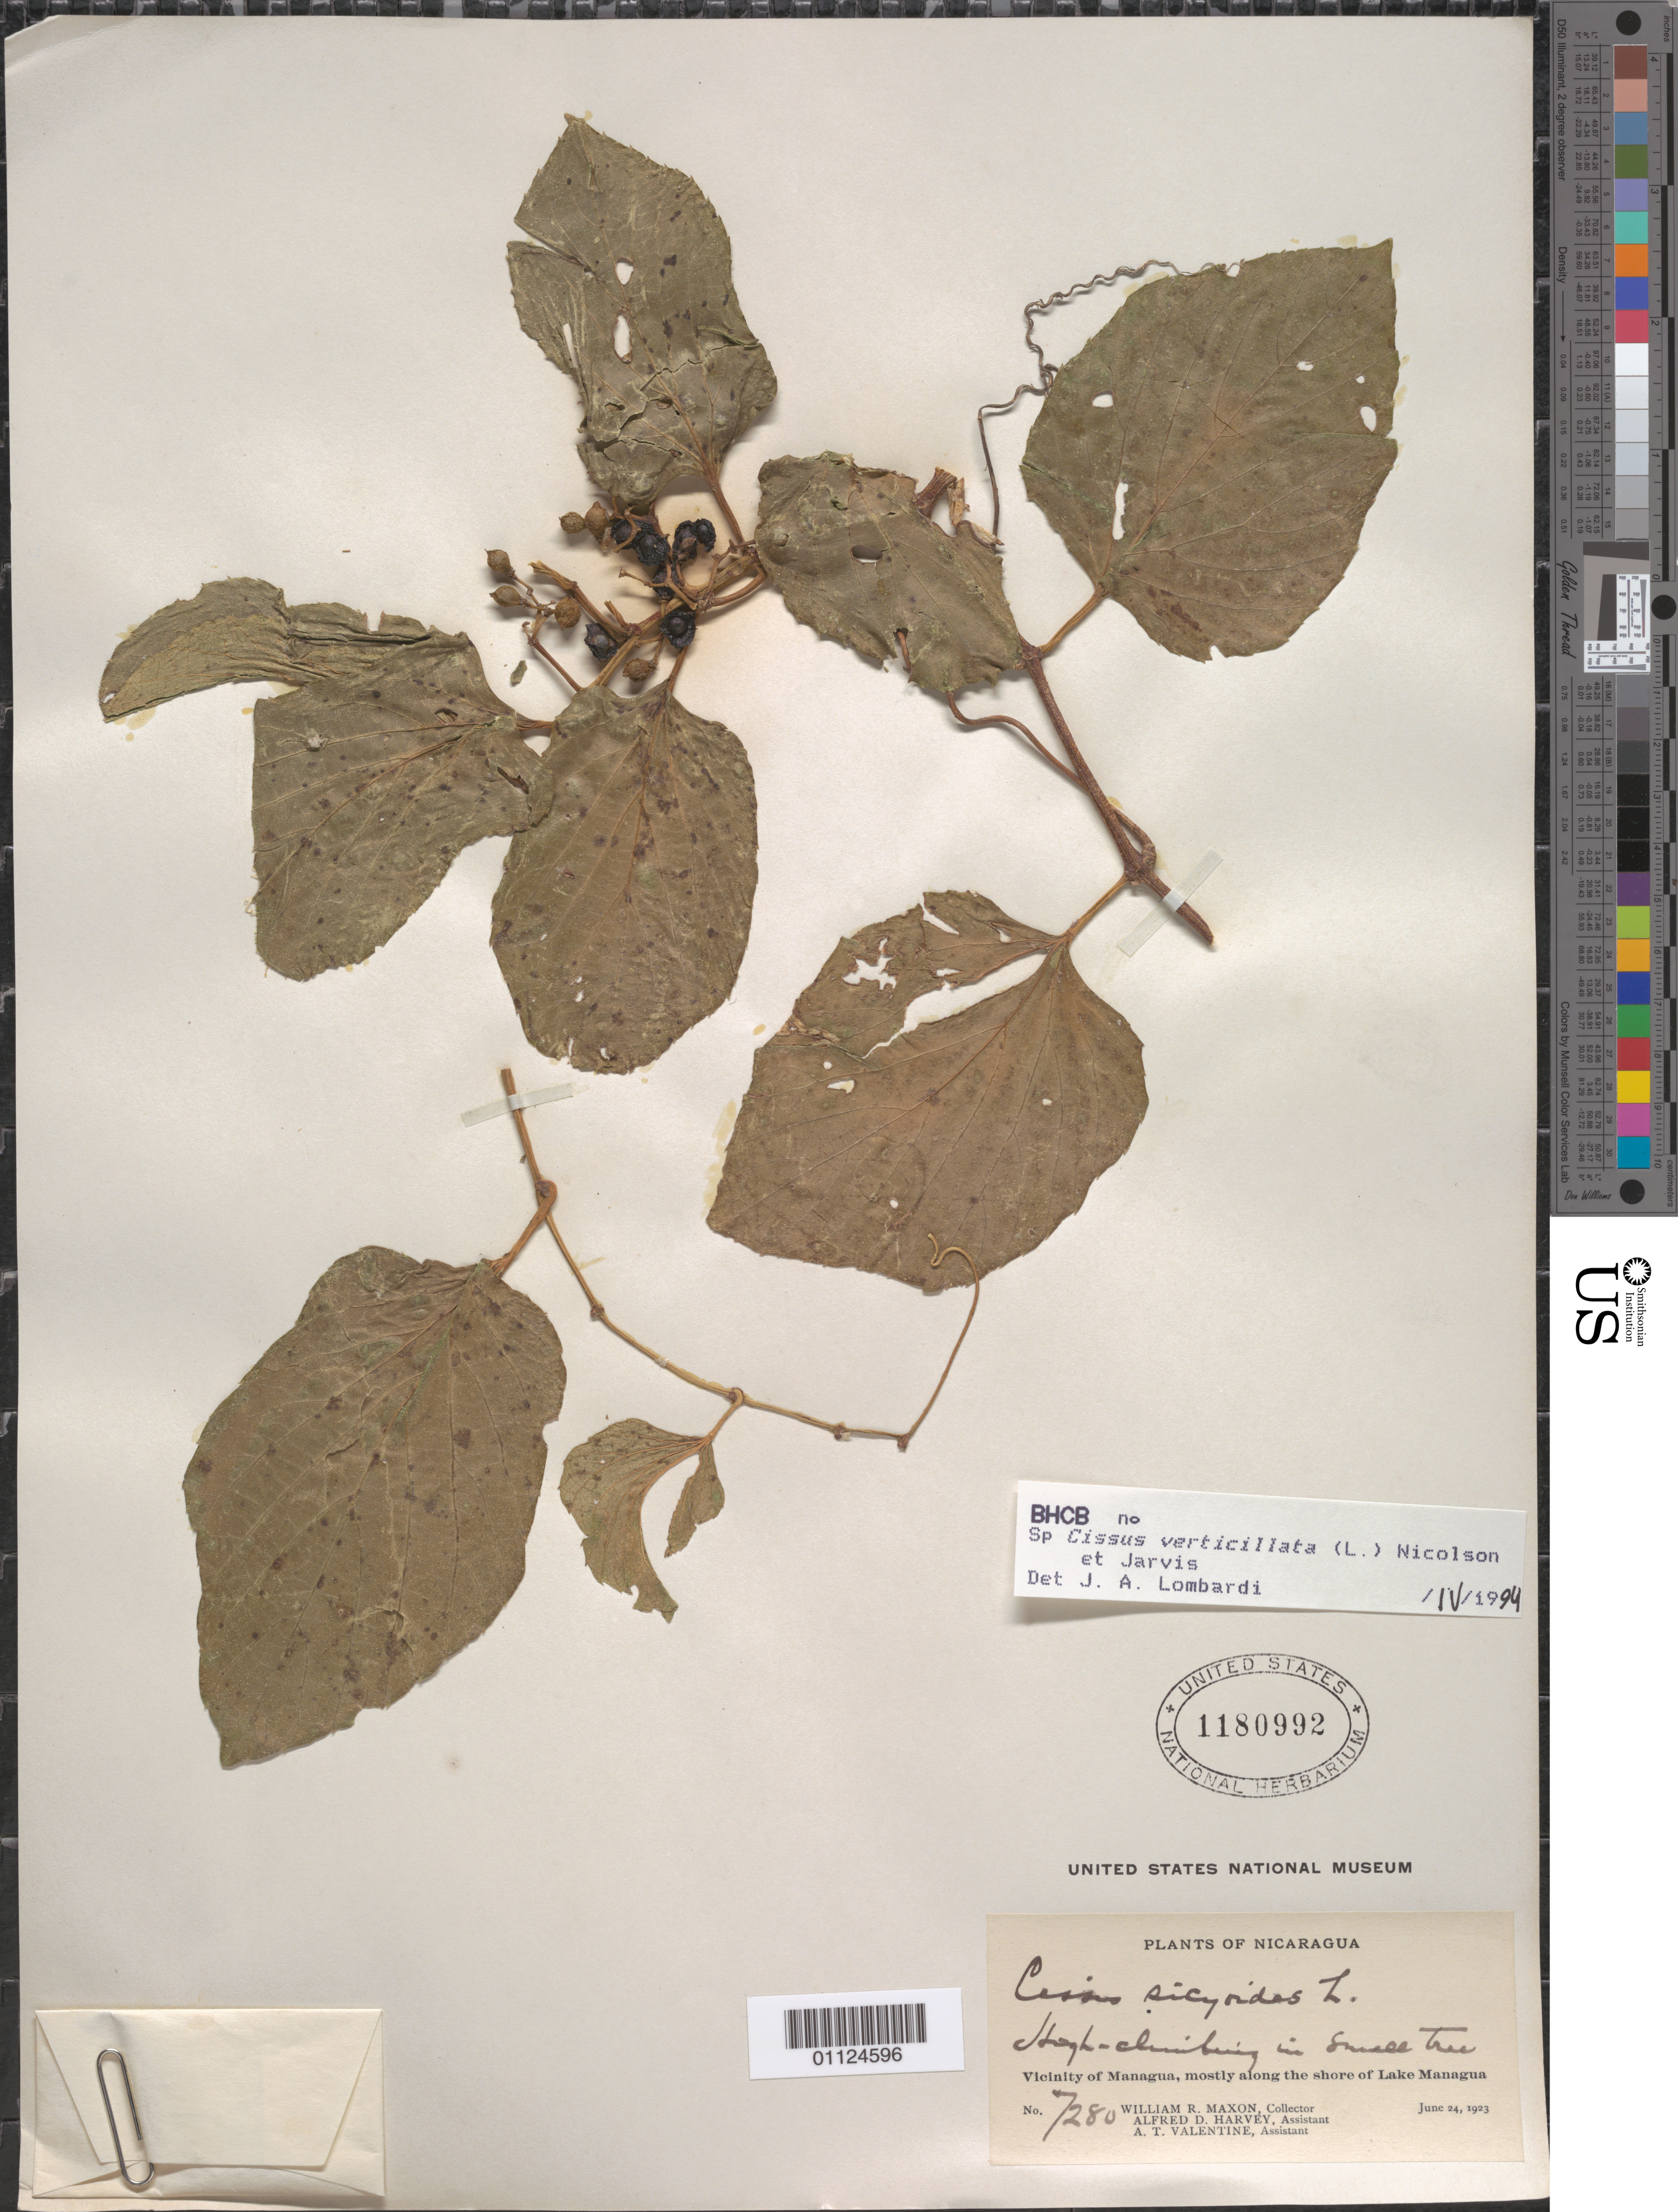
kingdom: Plantae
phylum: Tracheophyta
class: Magnoliopsida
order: Vitales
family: Vitaceae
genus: Cissus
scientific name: Cissus verticillata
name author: (L.) Nicolson & C.E. Jarvis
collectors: W. R. Maxon, A. D. Harvey & A. Valentine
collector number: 7280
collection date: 1923-06-24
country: Nicaragua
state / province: Managua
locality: Vicinity of Managua, mostly along the shore of Lake Managua.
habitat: High climbing in small tree.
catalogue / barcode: US 1180992